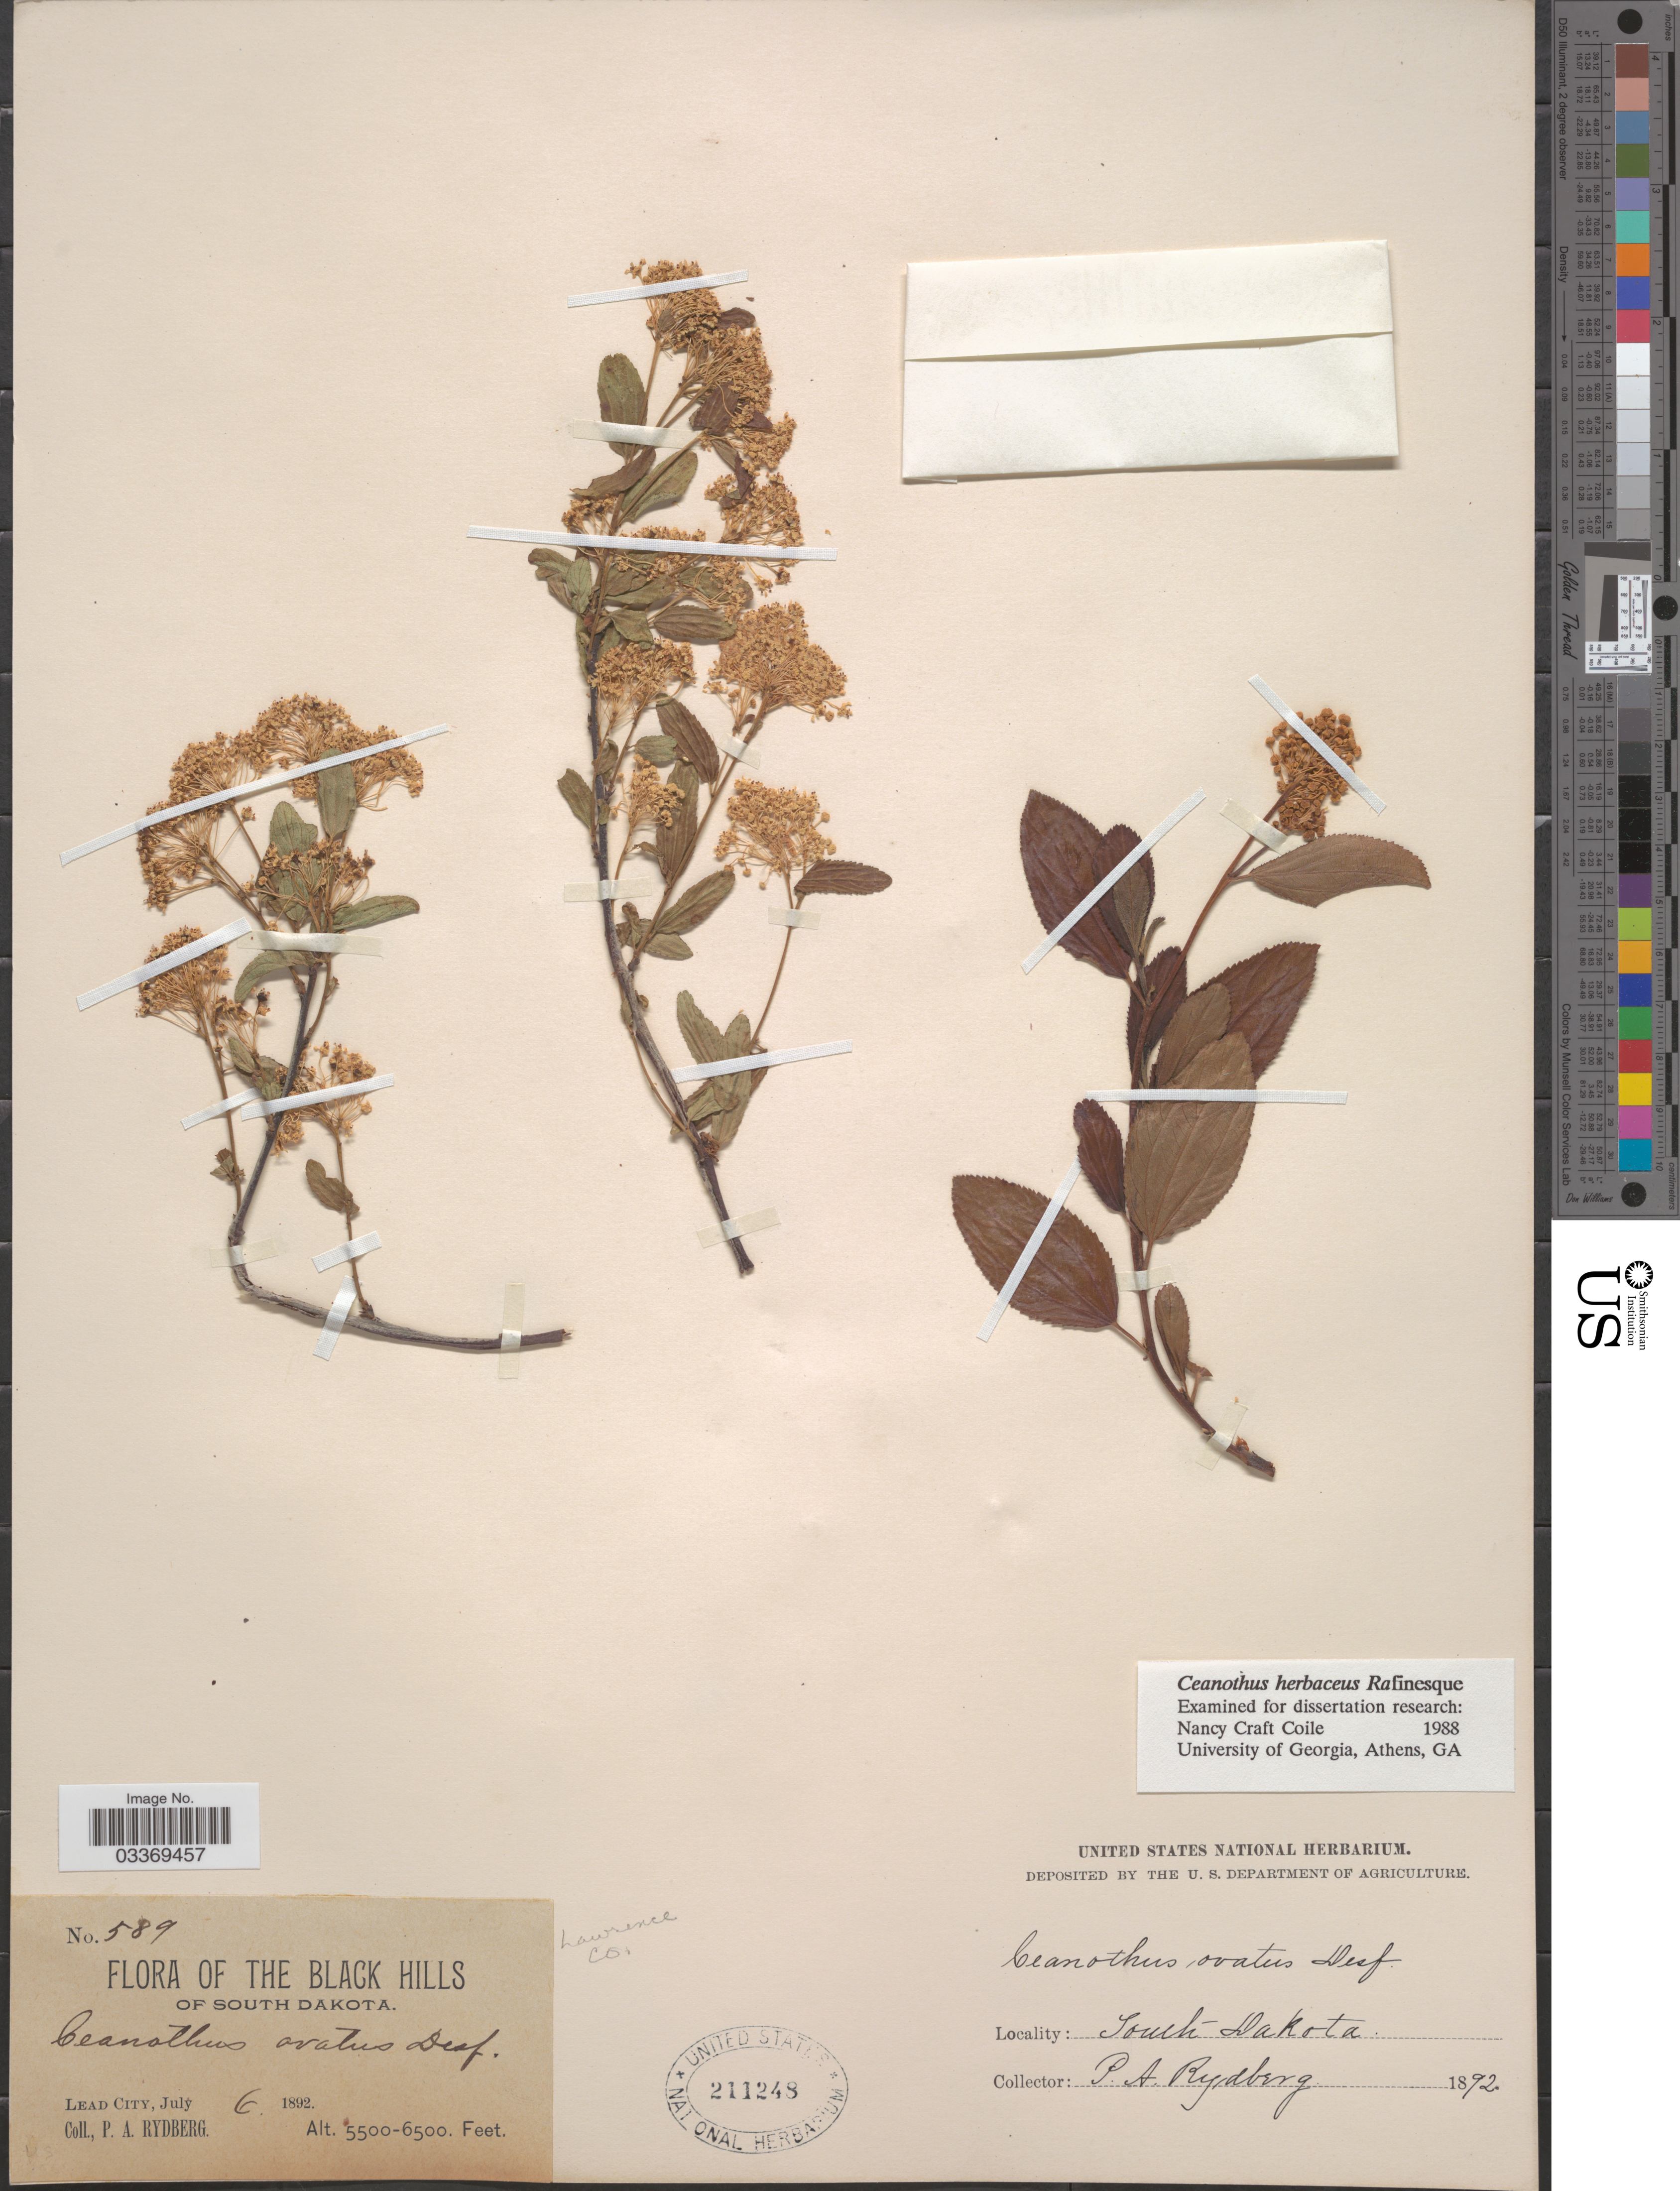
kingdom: Plantae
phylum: Tracheophyta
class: Magnoliopsida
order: Rosales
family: Rhamnaceae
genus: Ceanothus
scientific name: Ceanothus ovatus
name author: Desf.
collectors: P. A. Rydberg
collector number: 589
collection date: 1892-06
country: United States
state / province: South Dakota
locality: The Black Hills of South Dakota. Lawrence Co., Lead City.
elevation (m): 1676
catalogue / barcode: US 211248